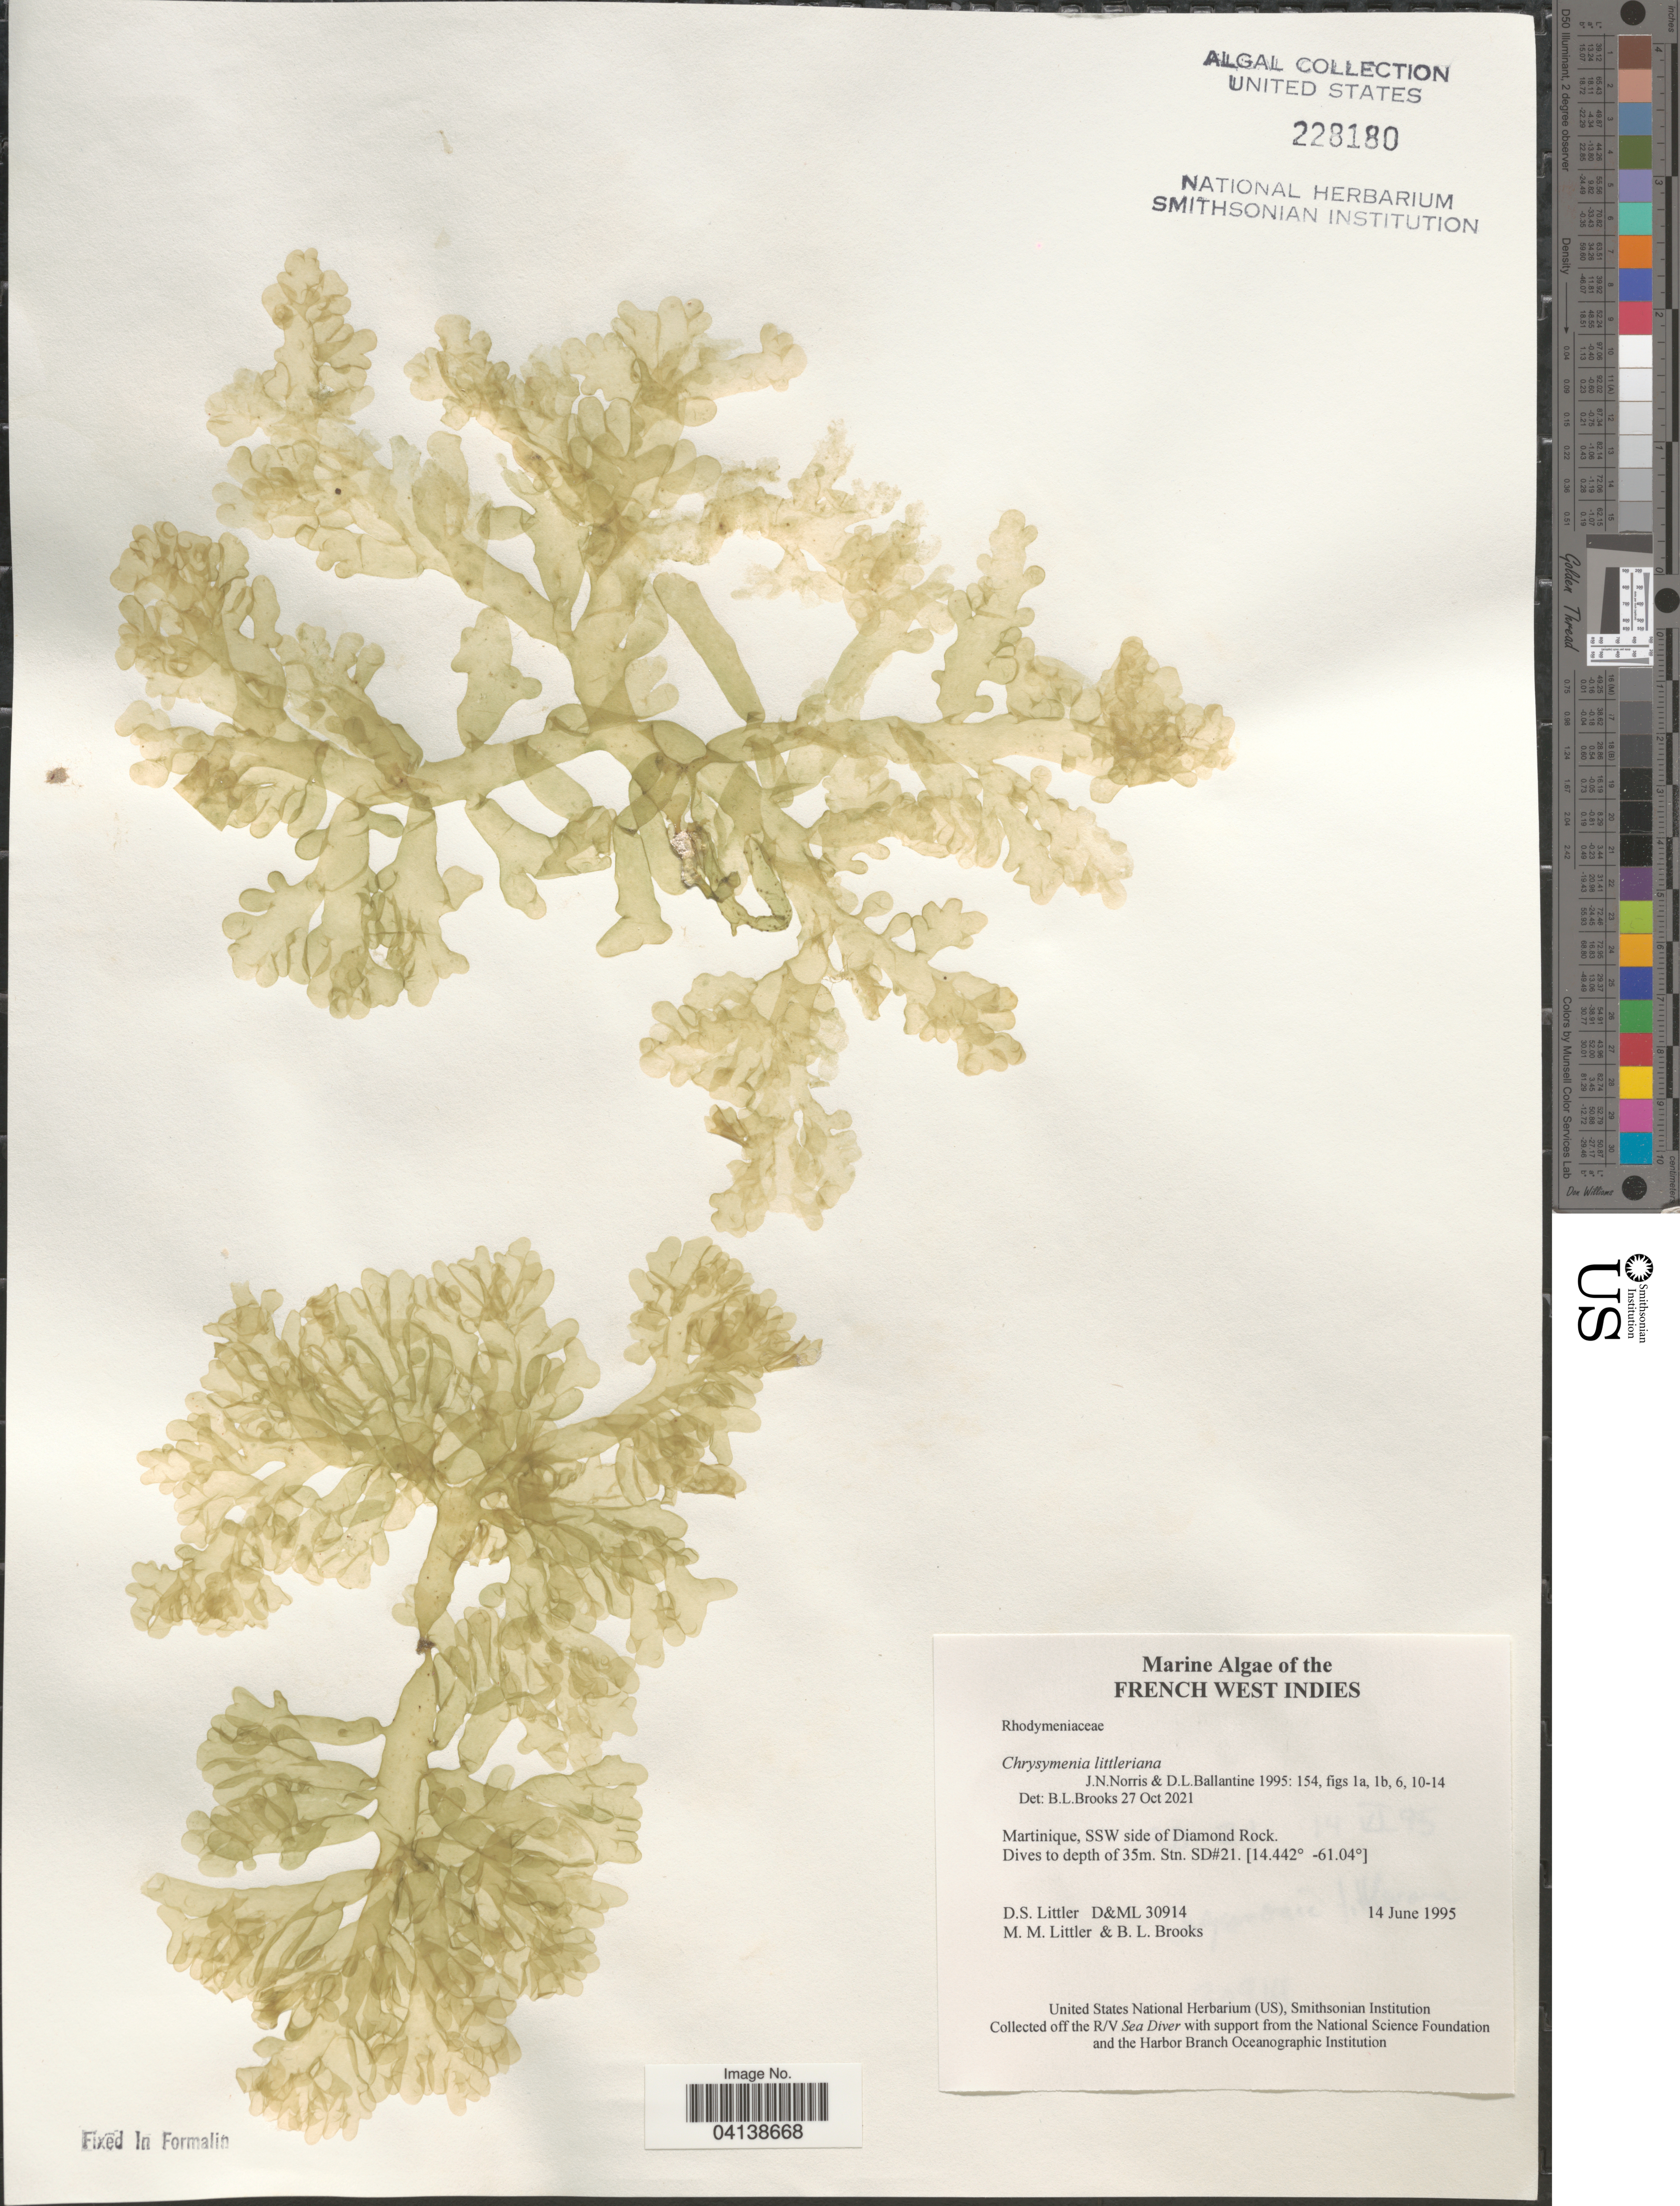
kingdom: Plantae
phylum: Rhodophyta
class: Florideophyceae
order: Rhodymeniales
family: Rhodymeniaceae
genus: Chrysymenia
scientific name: Chrysymenia littleriana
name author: J.N. Norris & D.L. Ballant.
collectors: D. S. Littler & B. Brooks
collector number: D&ML30914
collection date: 1995-06-14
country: Martinique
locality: French West Indies. SSW side of Diamond Rock. Stn. SD#21.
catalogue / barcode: US 228180